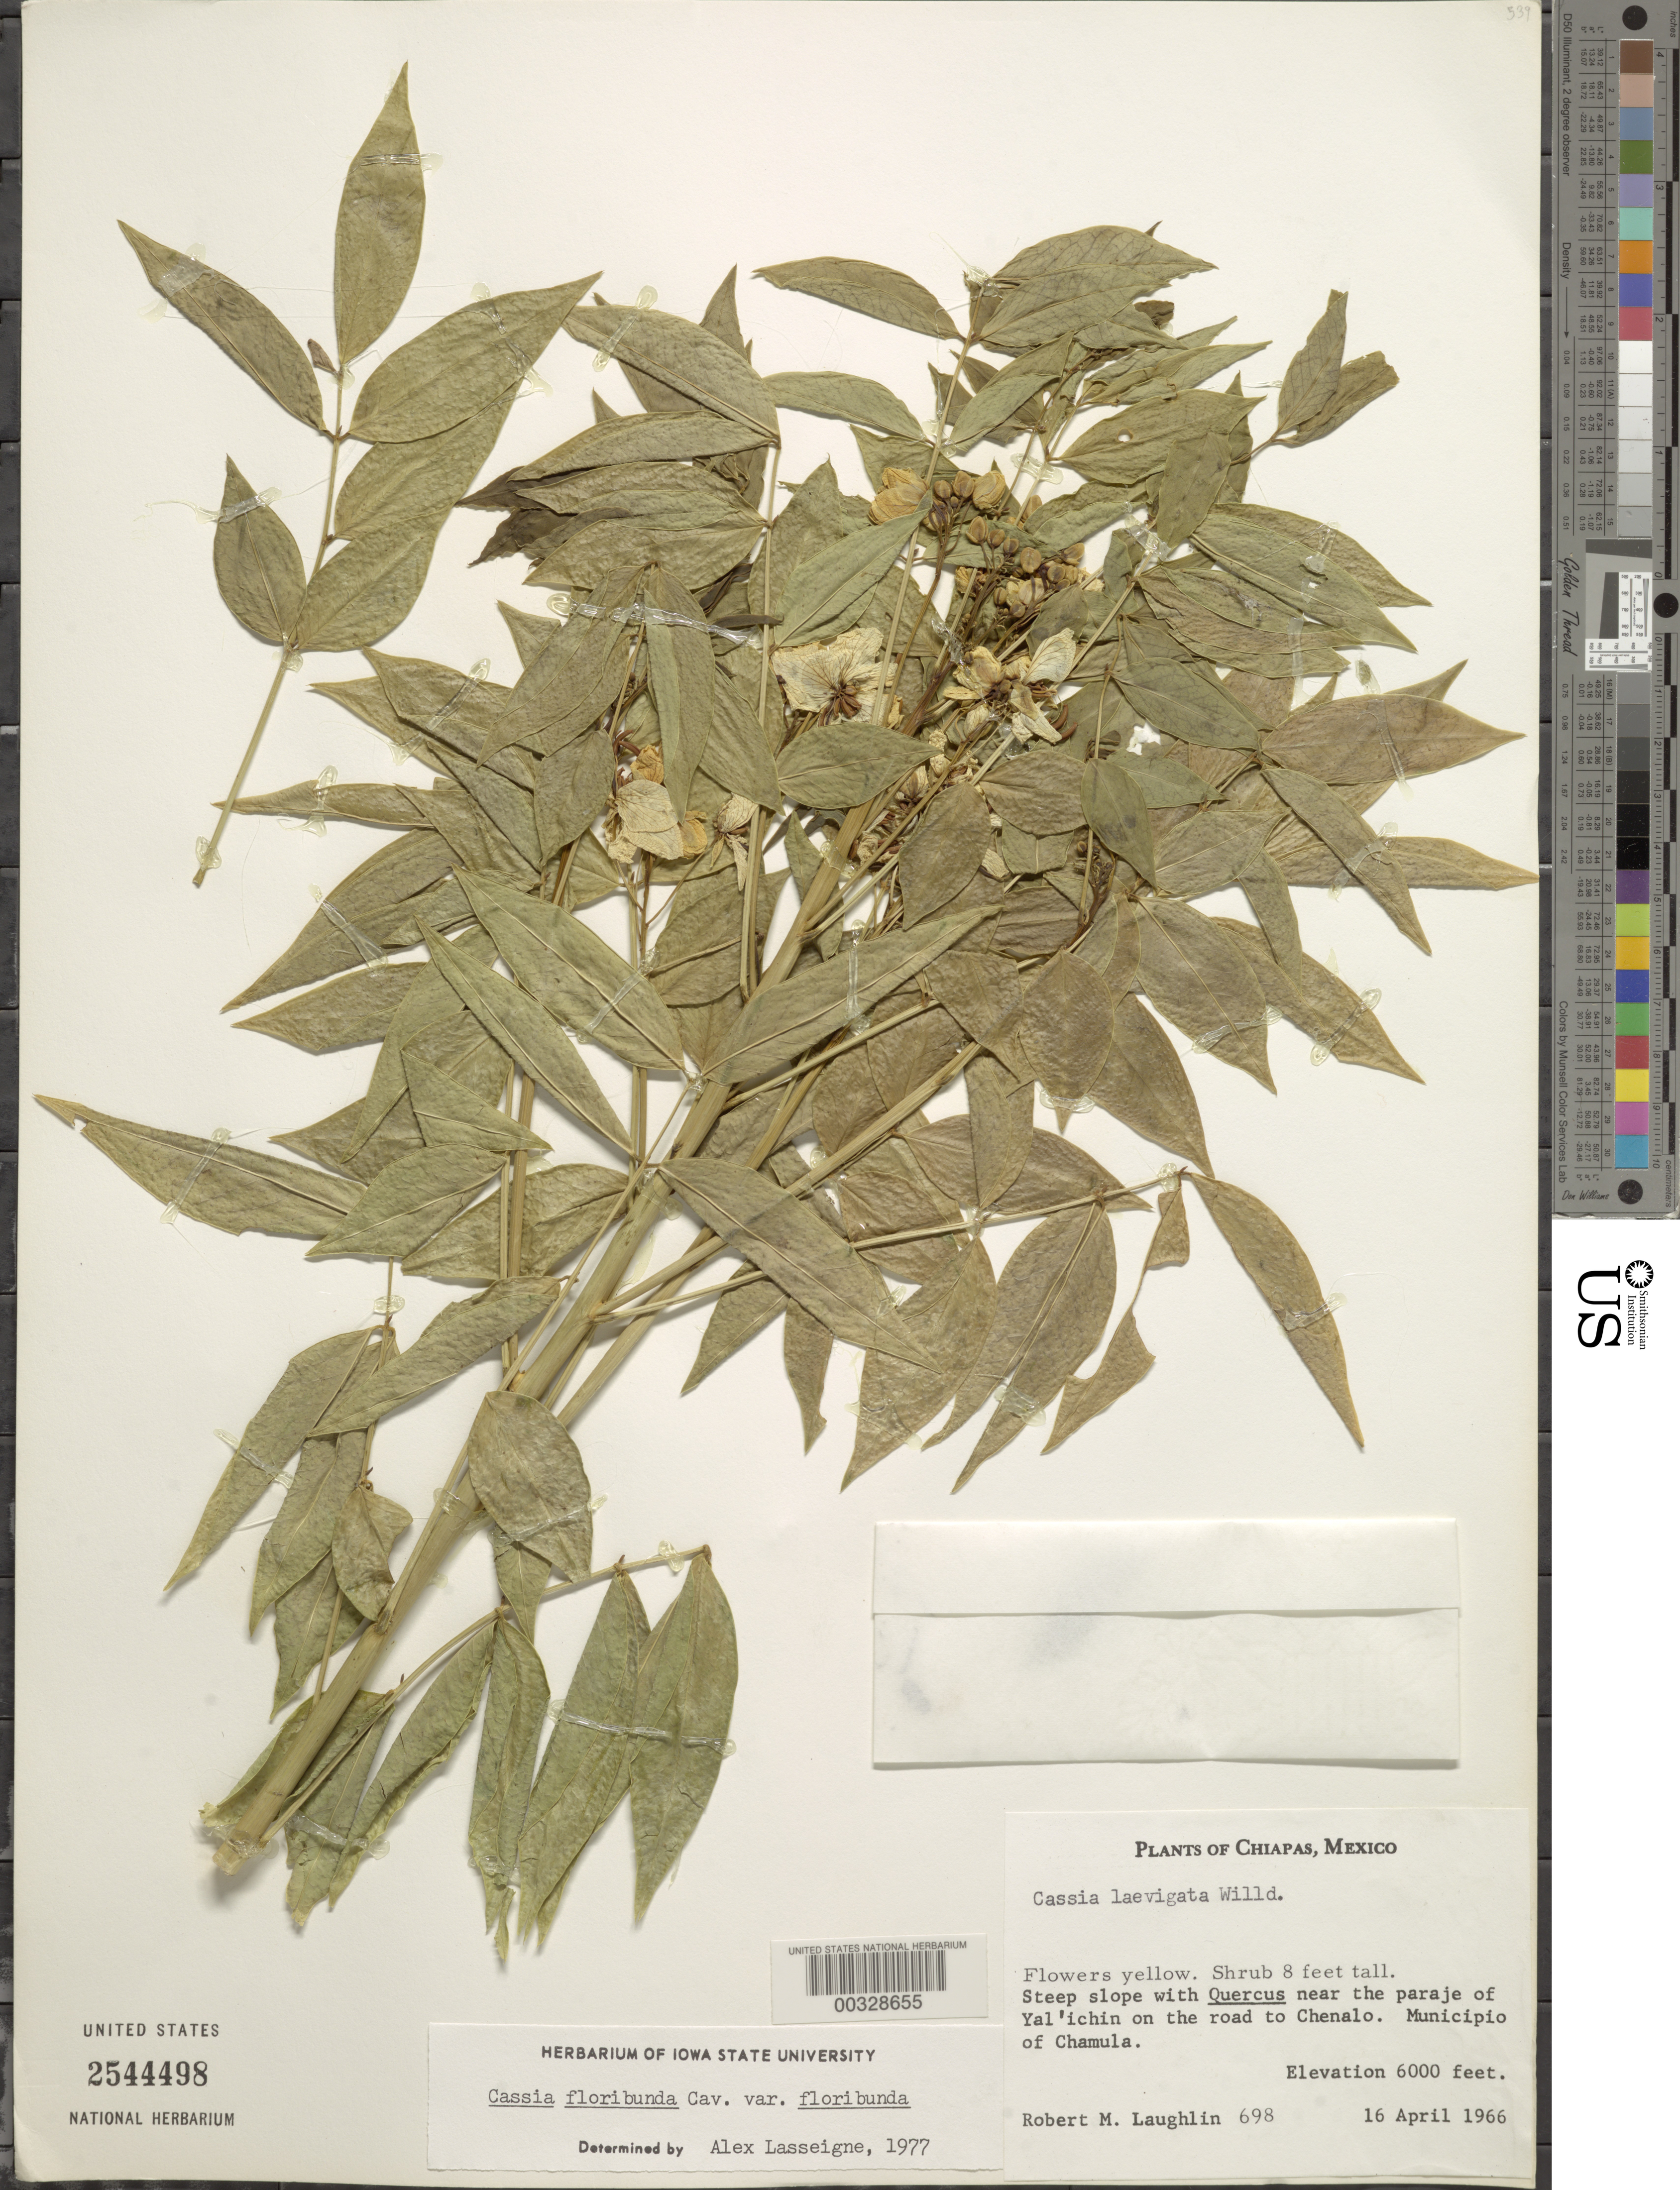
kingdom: Plantae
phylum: Tracheophyta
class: Magnoliopsida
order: Fabales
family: Fabaceae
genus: Senna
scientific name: Senna x floribunda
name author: (Cav.) H.S. Irwin & Barneby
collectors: R. M. Laughlin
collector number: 698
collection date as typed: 16 Apr 1966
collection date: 1966-04-16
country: Mexico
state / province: Chiapas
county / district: Chamula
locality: Near the paraje of Yal'ichin on the road to Chenalo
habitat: Steep slope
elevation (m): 1829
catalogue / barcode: US 2544498